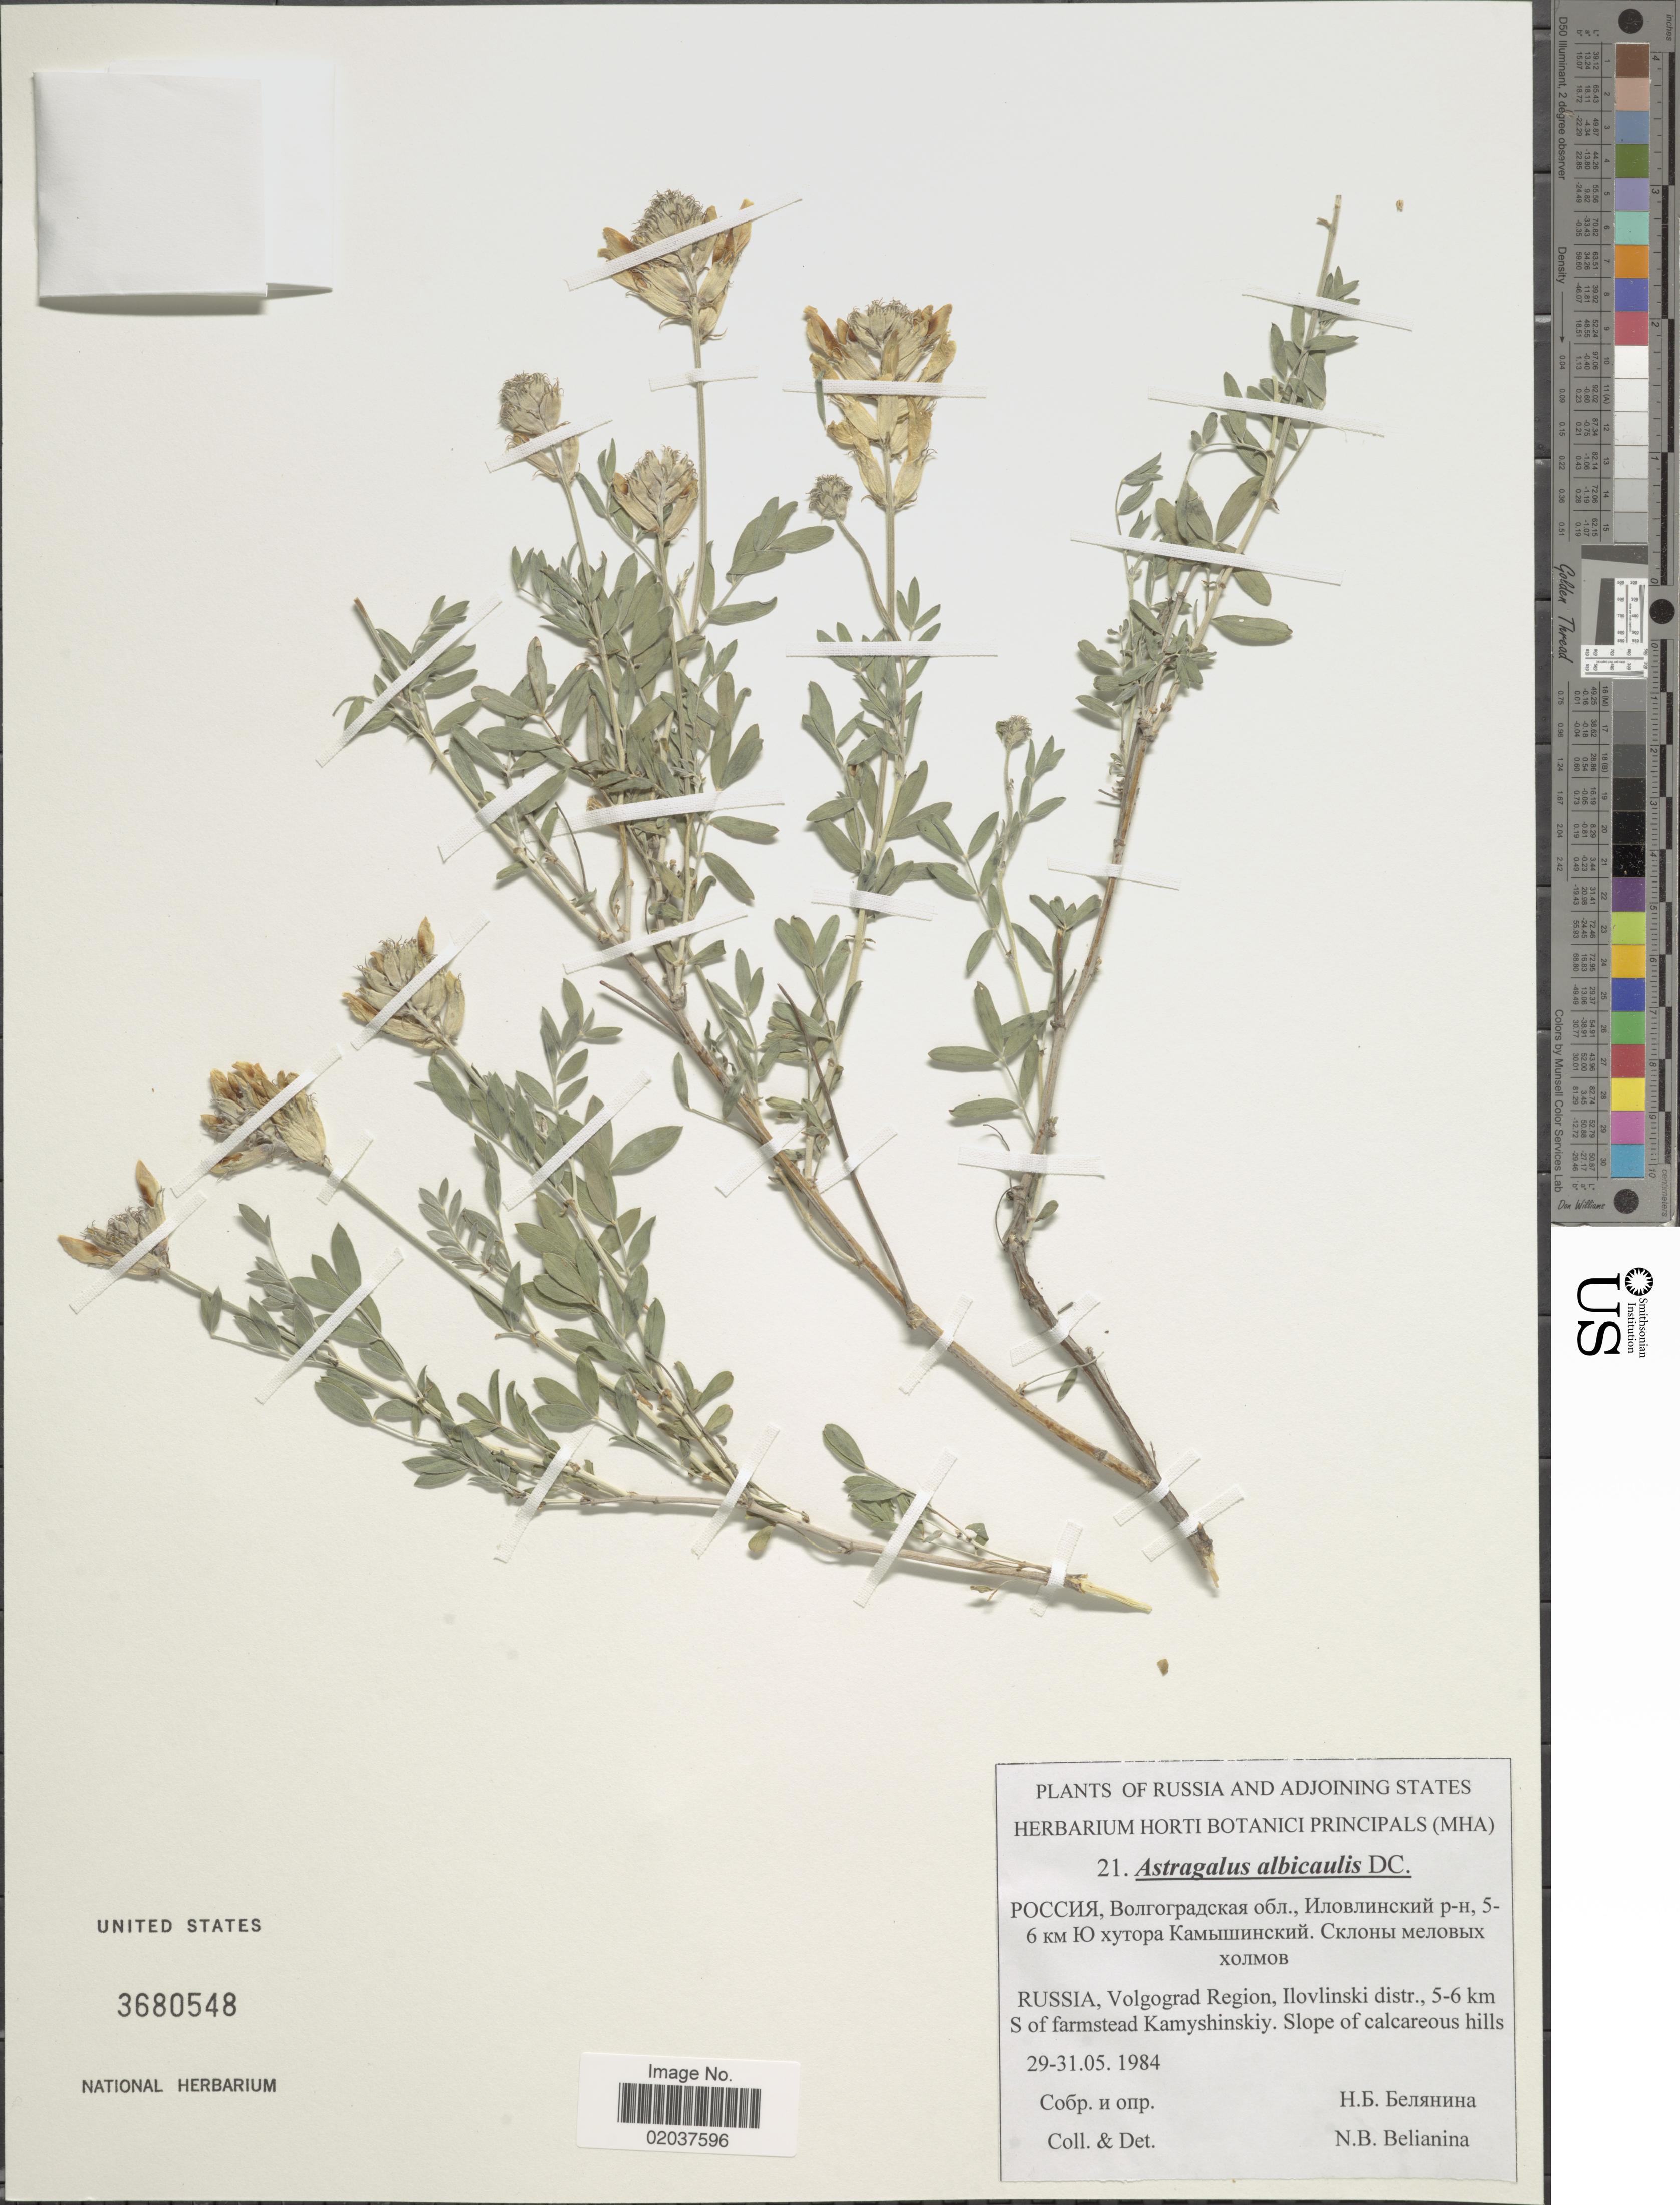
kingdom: Plantae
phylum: Tracheophyta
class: Magnoliopsida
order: Fabales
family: Fabaceae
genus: Astragalus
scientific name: Astragalus albicaulis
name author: DC.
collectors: N. Belianina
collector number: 21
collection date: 1984-05-29/1984-05-31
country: Russian Federation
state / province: Volgograd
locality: Volvograd Region, Ilovlinski distr., 5-6 k S of Farmstead Kamyshinskiy. Adjoining States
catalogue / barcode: US 3680548